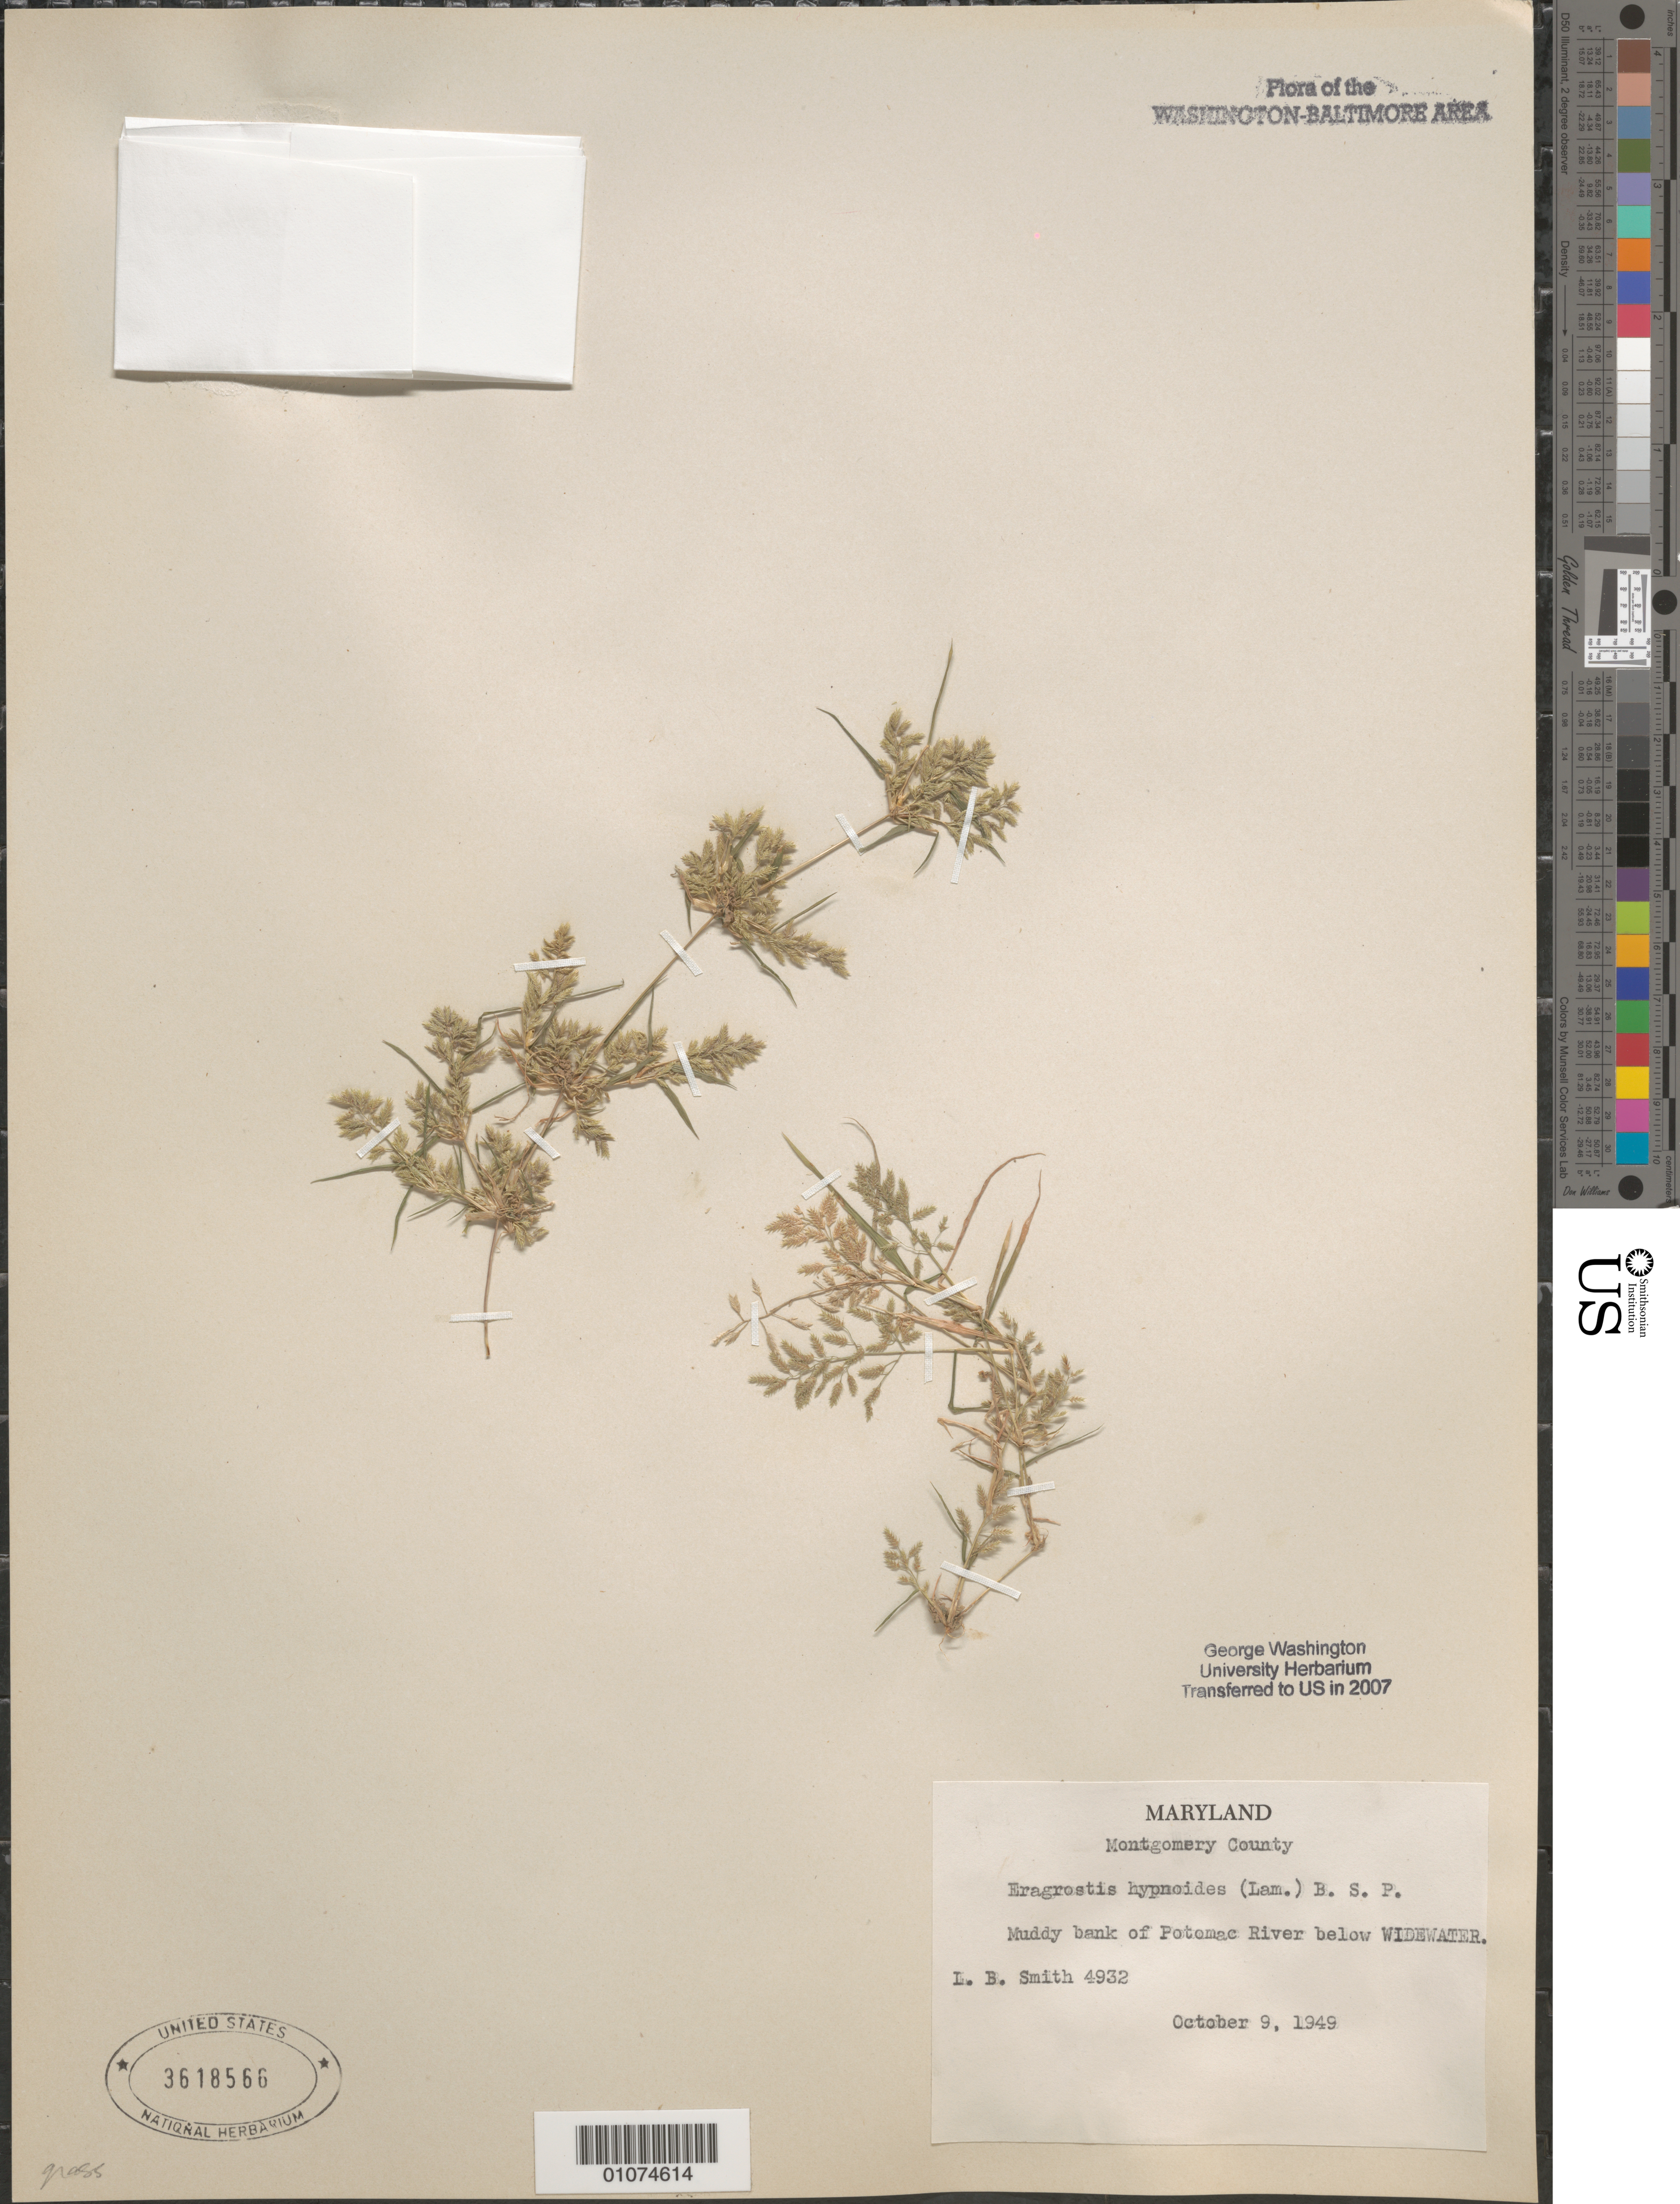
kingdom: Plantae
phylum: Tracheophyta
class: Liliopsida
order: Poales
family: Poaceae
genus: Eragrostis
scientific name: Eragrostis hypnoides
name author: (Lam.) Britton, Stearns & Poggenb.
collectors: L. Smith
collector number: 4932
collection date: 1949-10-09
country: United States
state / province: Maryland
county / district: Montgomery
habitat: Muddy bank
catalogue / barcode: US 3618566